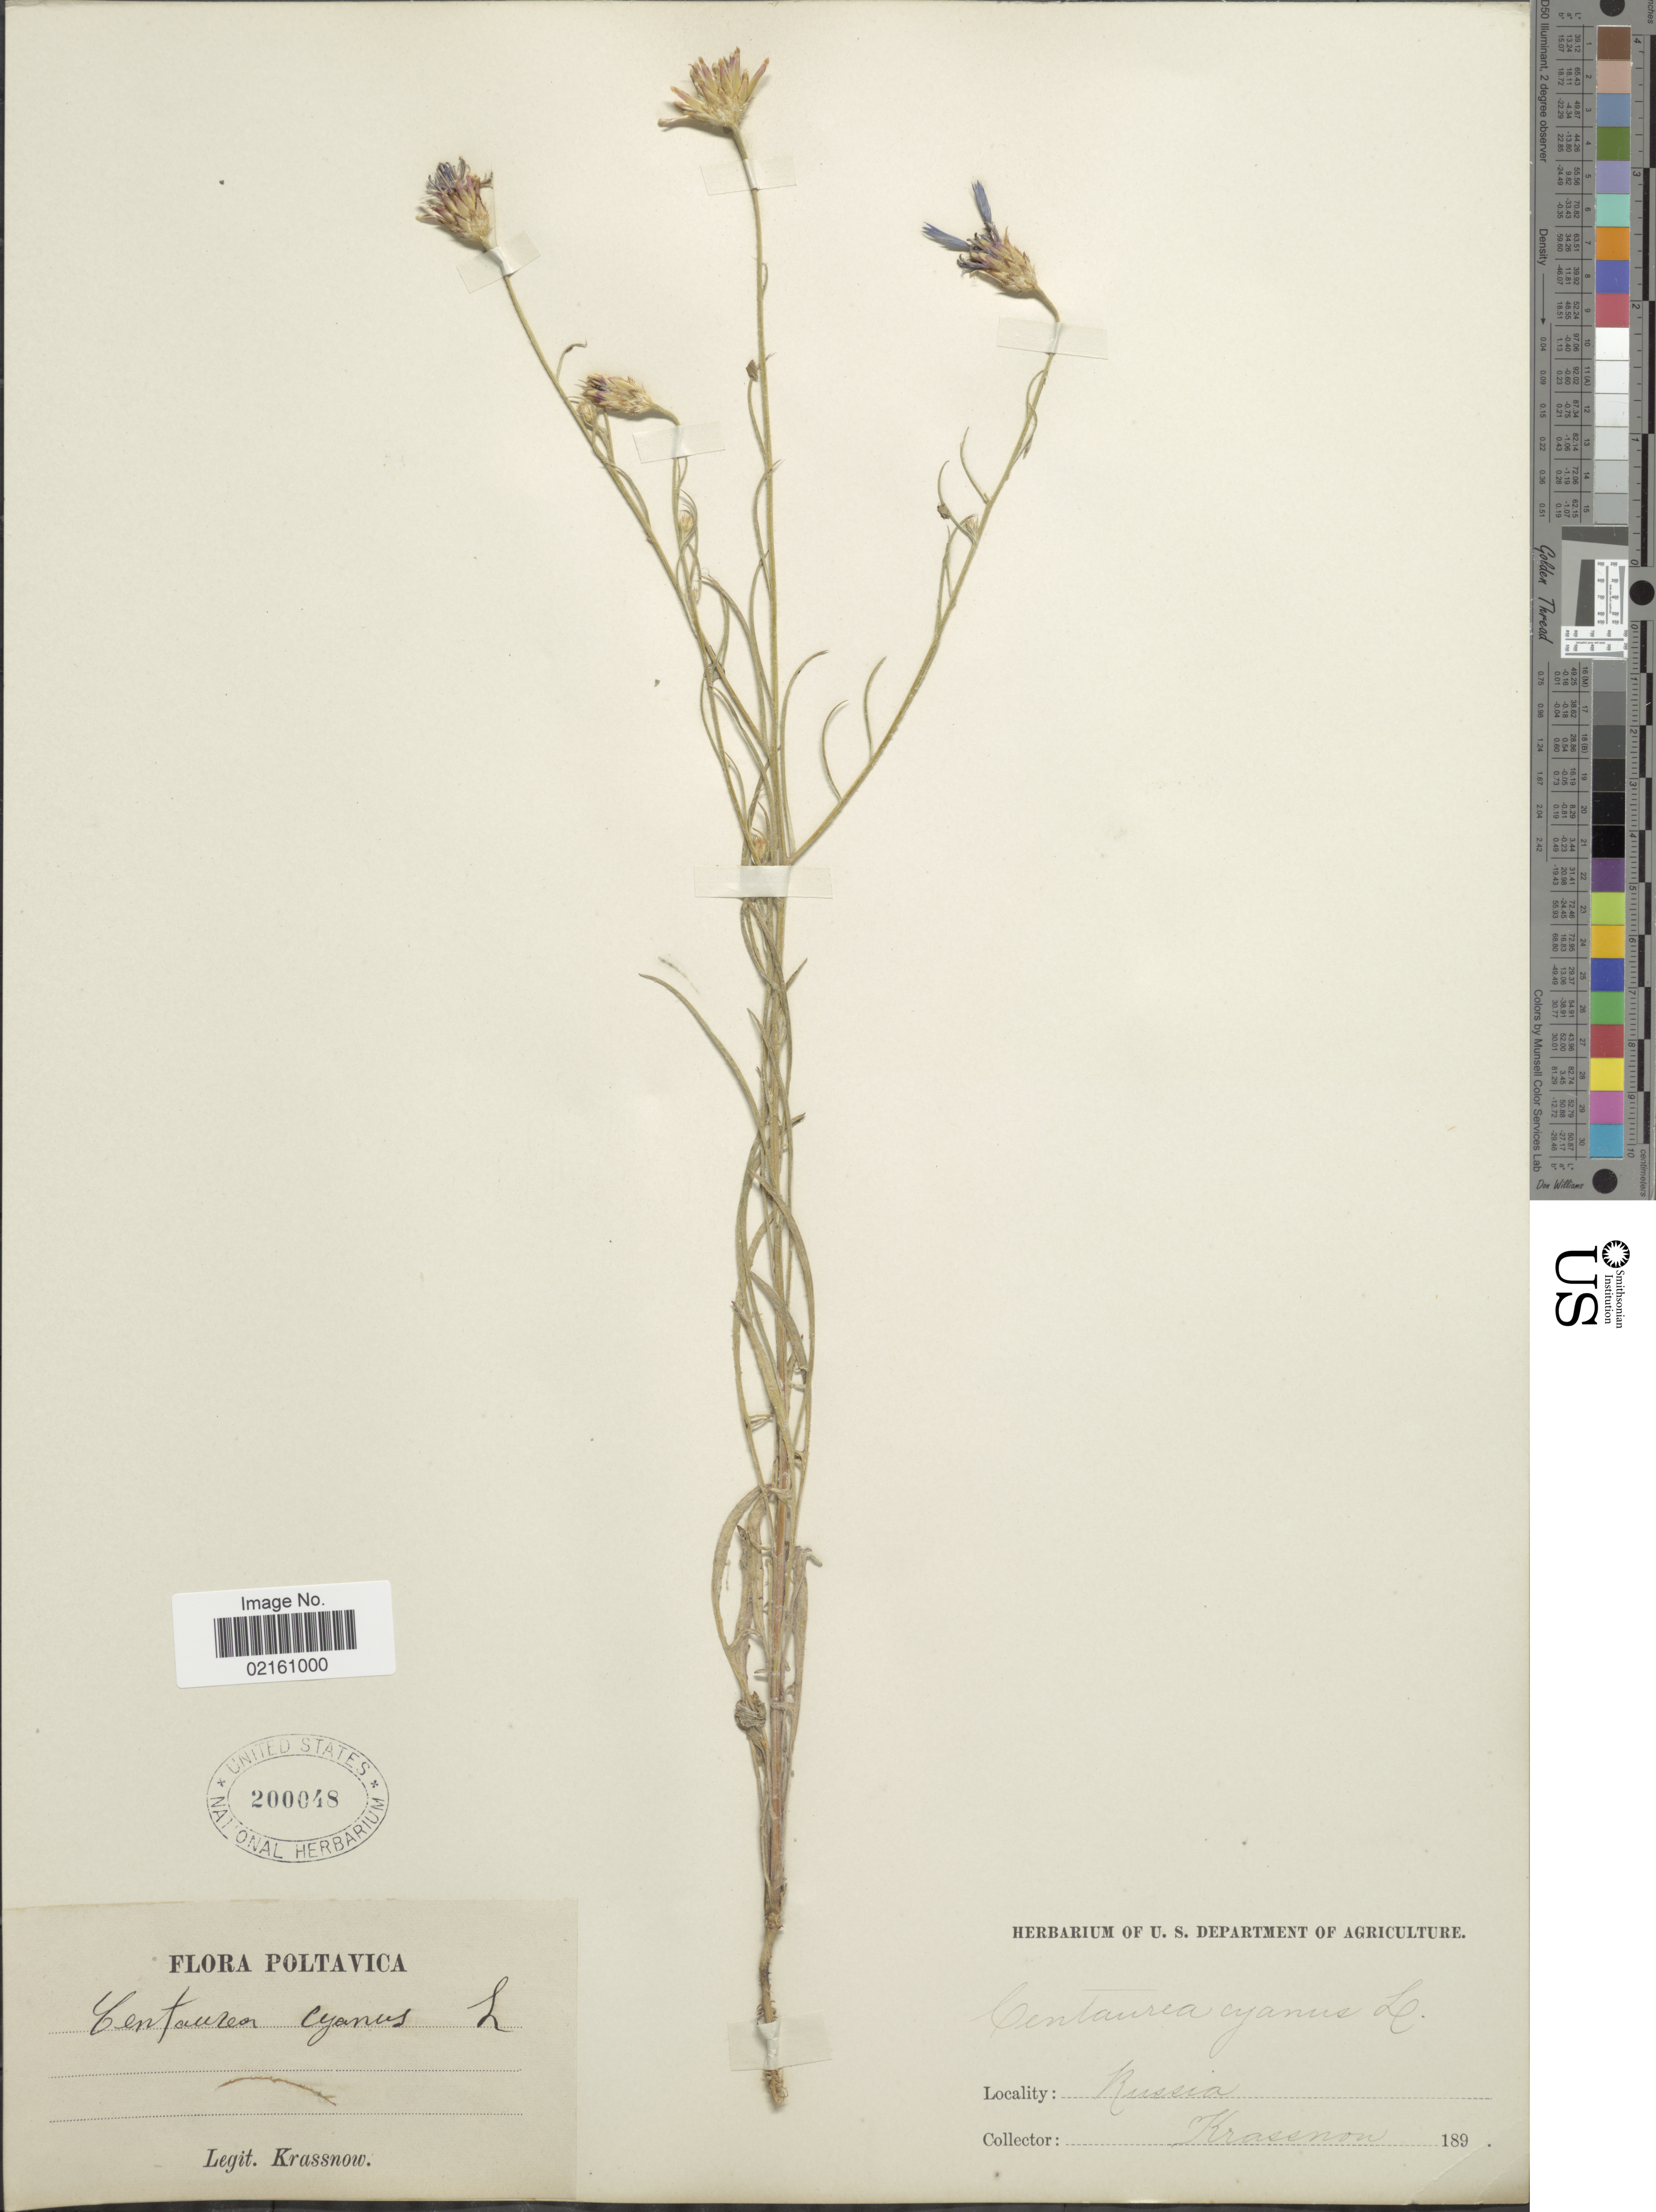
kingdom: Plantae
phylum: Tracheophyta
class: Magnoliopsida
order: Asterales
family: Asteraceae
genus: Centaurea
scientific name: Centaurea cyanus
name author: L.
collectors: -. Krassnow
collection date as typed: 189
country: Ukraine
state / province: Poltava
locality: Poltavica, Russia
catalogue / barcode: US 200048